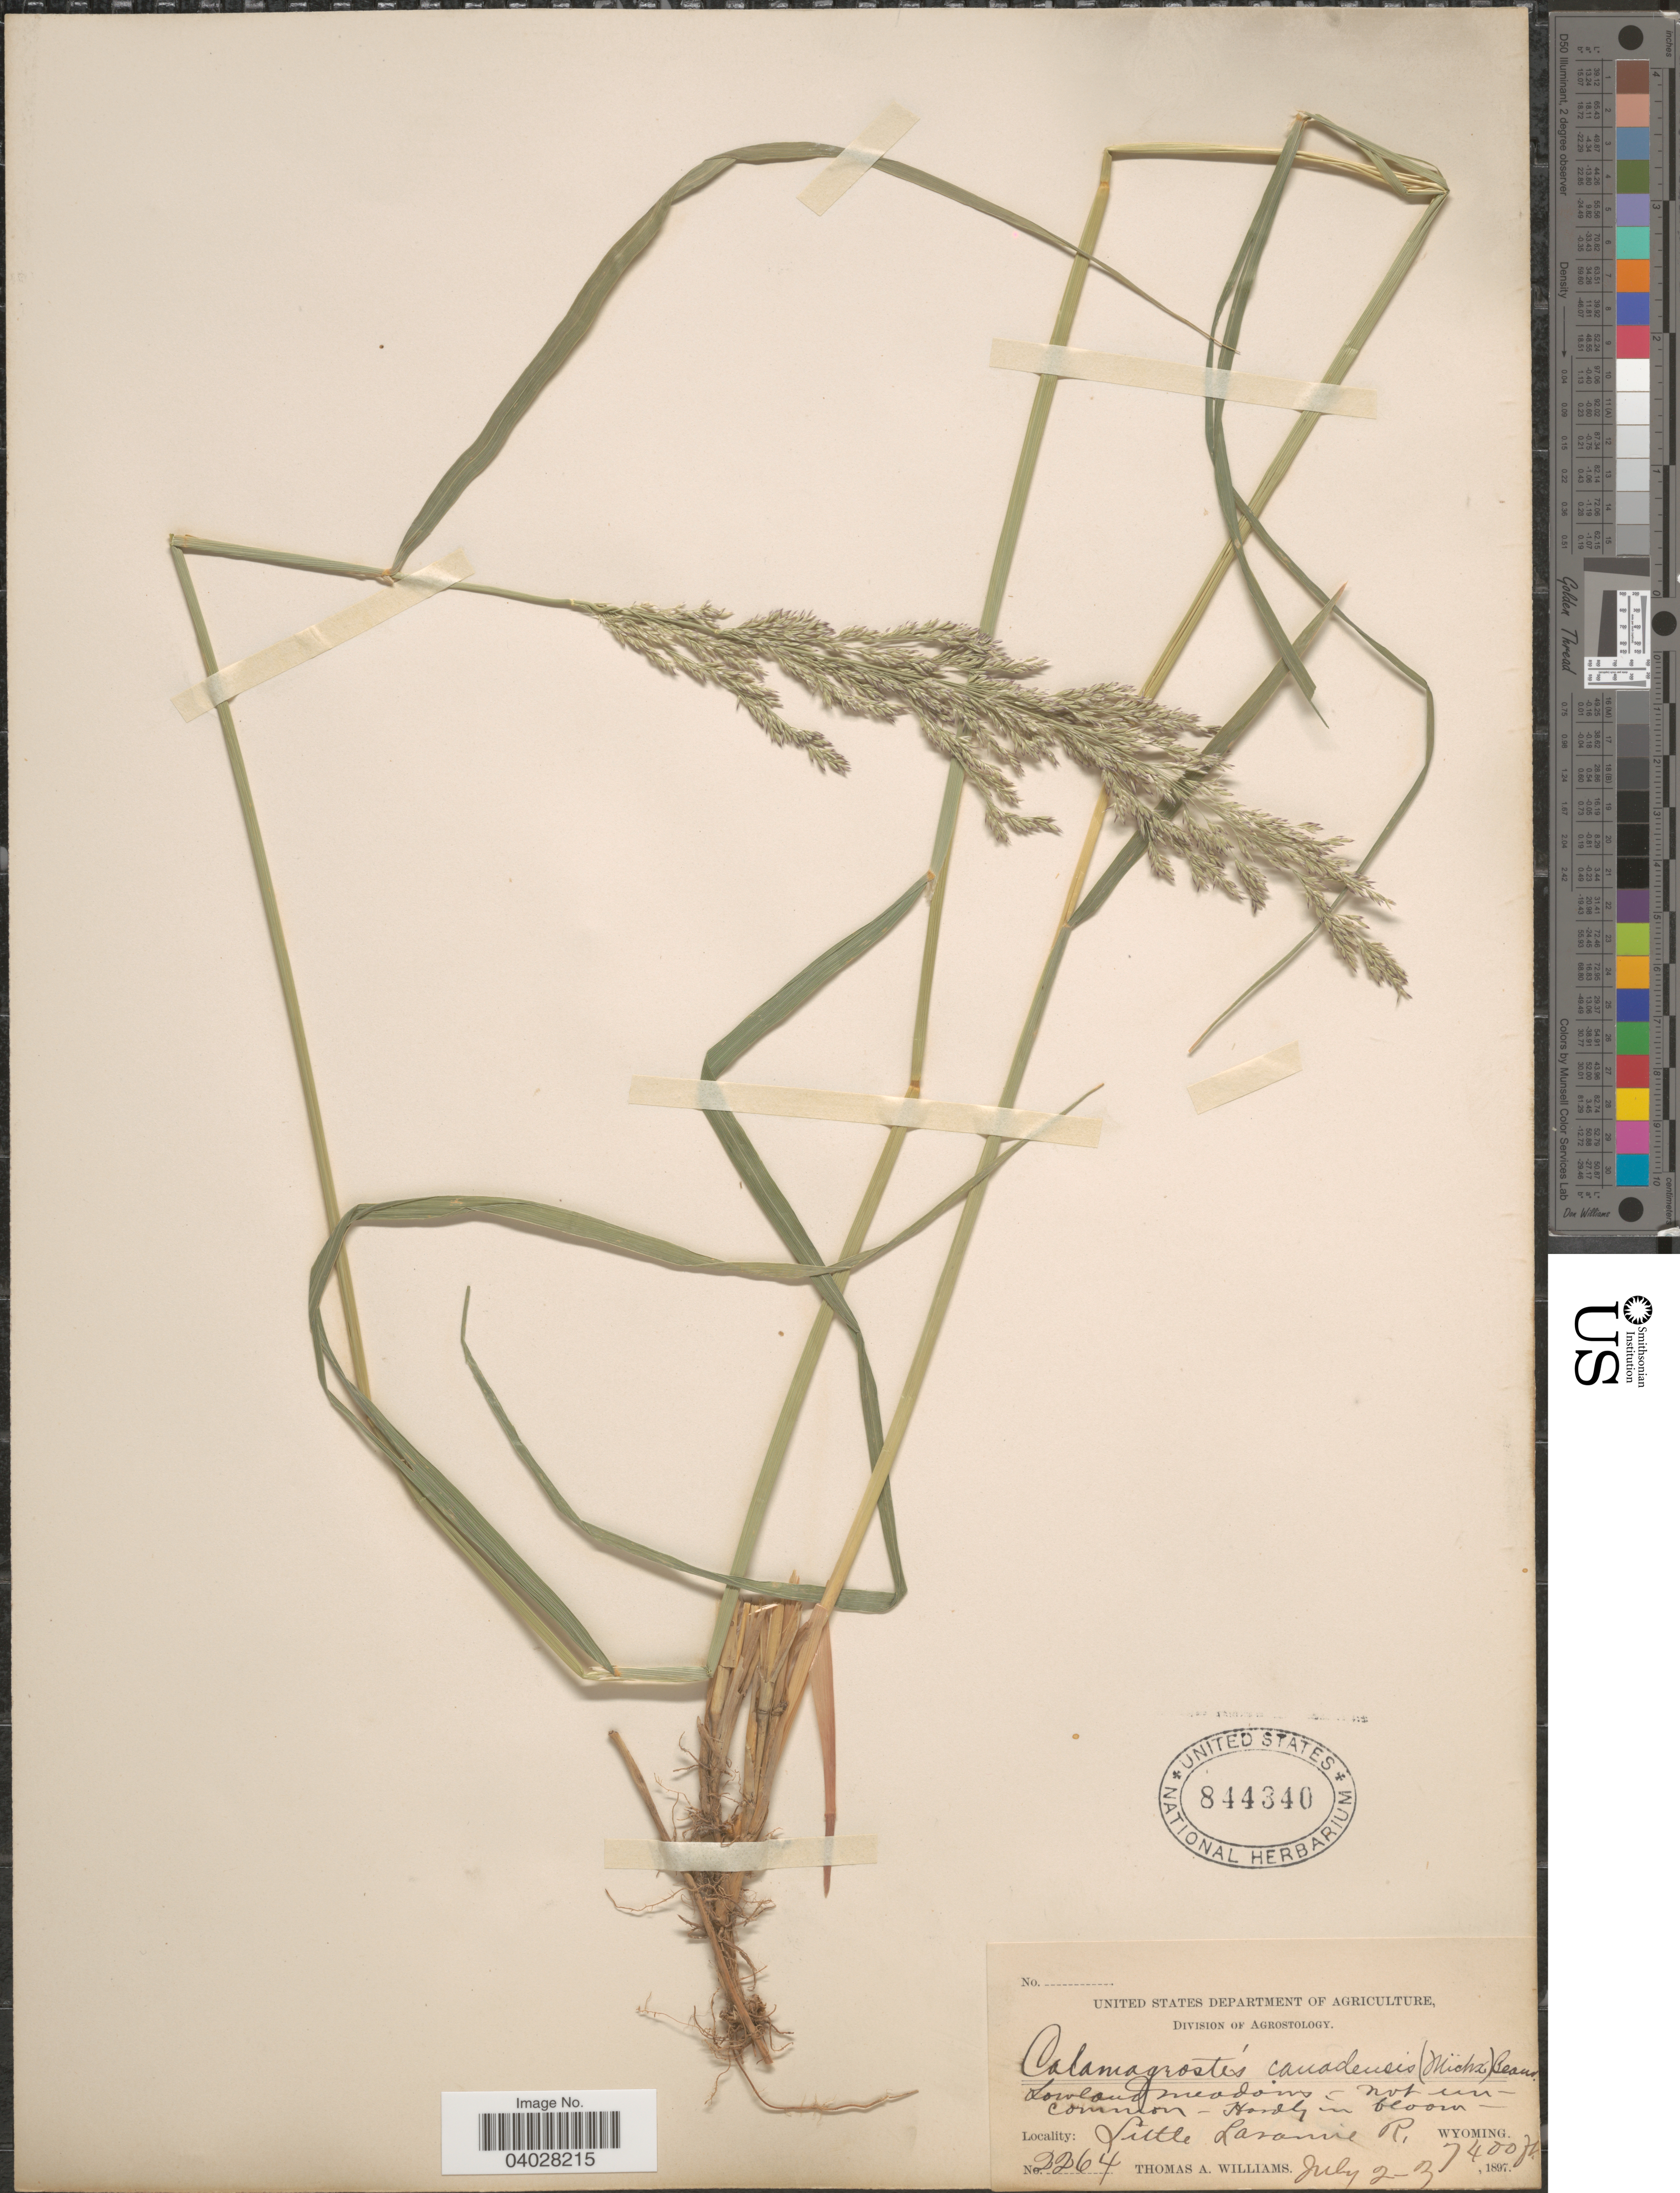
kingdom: Plantae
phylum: Tracheophyta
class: Liliopsida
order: Poales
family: Poaceae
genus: Calamagrostis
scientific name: Calamagrostis canadensis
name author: (Michx.) P. Beauv.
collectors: T. A. Williams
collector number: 2264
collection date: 1897-07-02/1897-07-03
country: United States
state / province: Wyoming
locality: Little Laramie R.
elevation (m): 2256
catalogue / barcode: US 844340